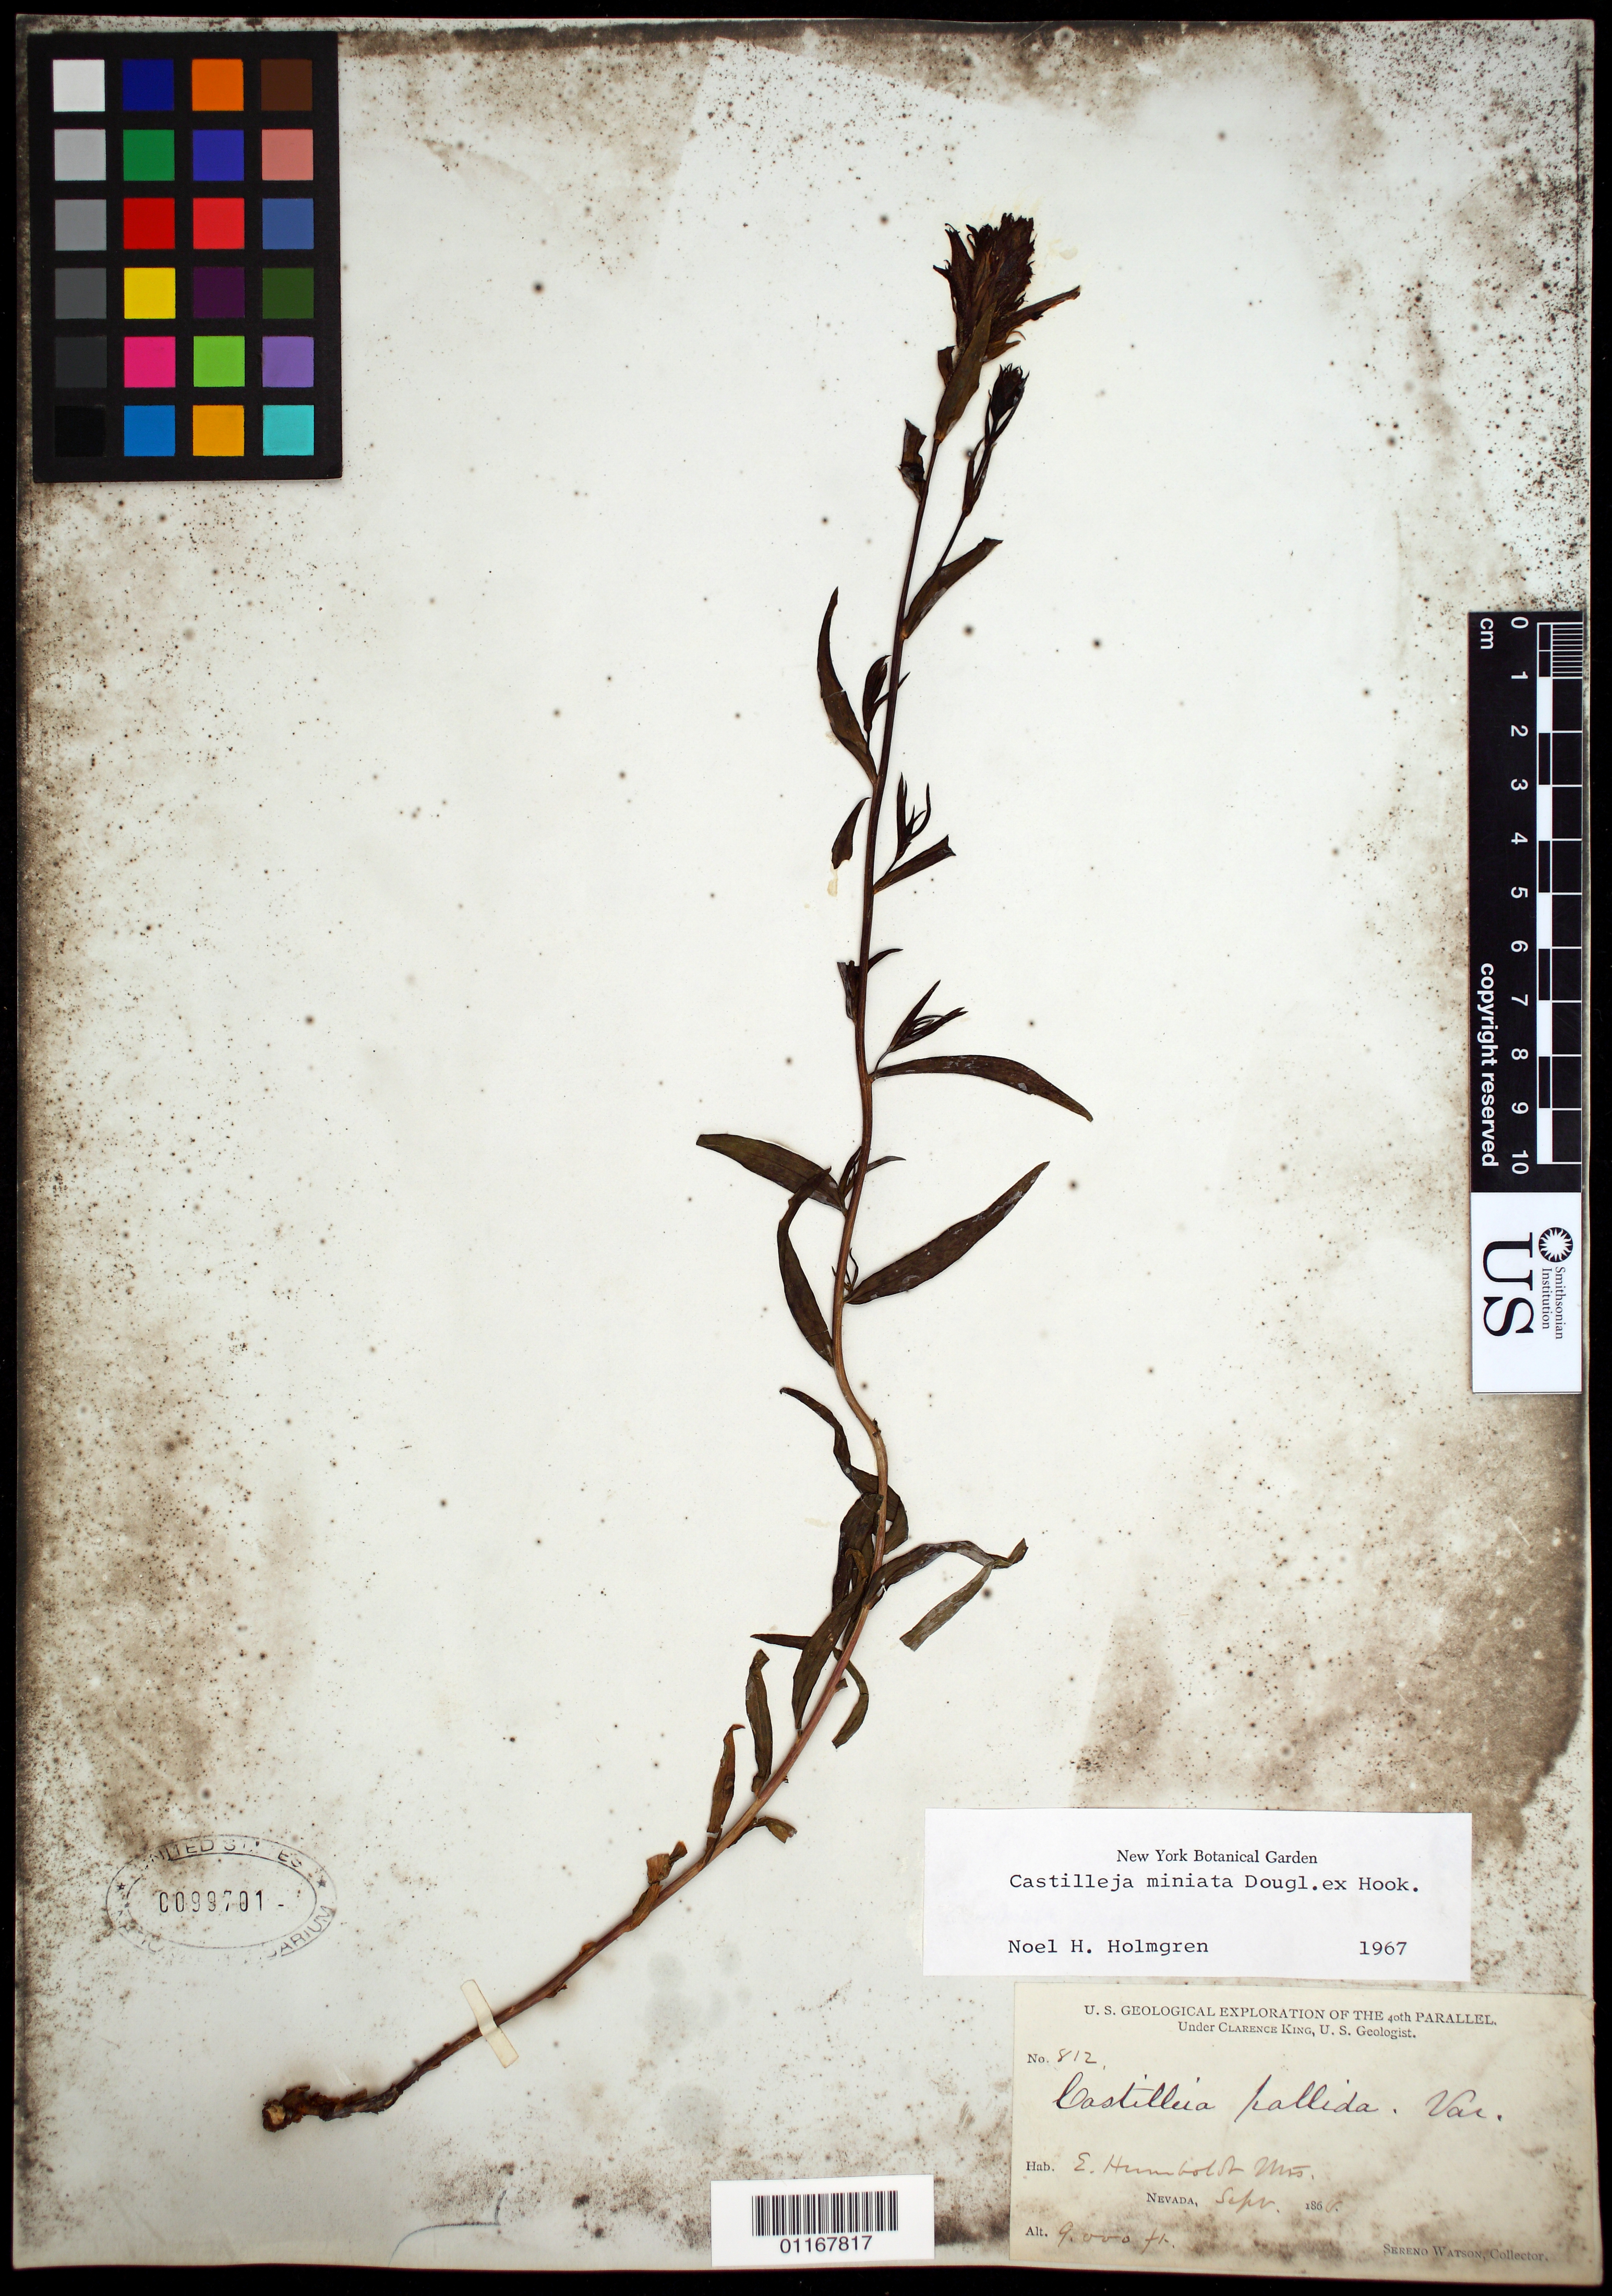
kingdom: Plantae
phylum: Tracheophyta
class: Magnoliopsida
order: Lamiales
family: Orobanchaceae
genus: Castilleja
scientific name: Castilleja miniata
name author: Douglas ex Hook.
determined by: Holmgren, N. H., (NY), New York Botanical Garden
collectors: S. Watson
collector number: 812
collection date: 1868-09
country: United States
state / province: Nevada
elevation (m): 2743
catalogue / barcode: US 99701